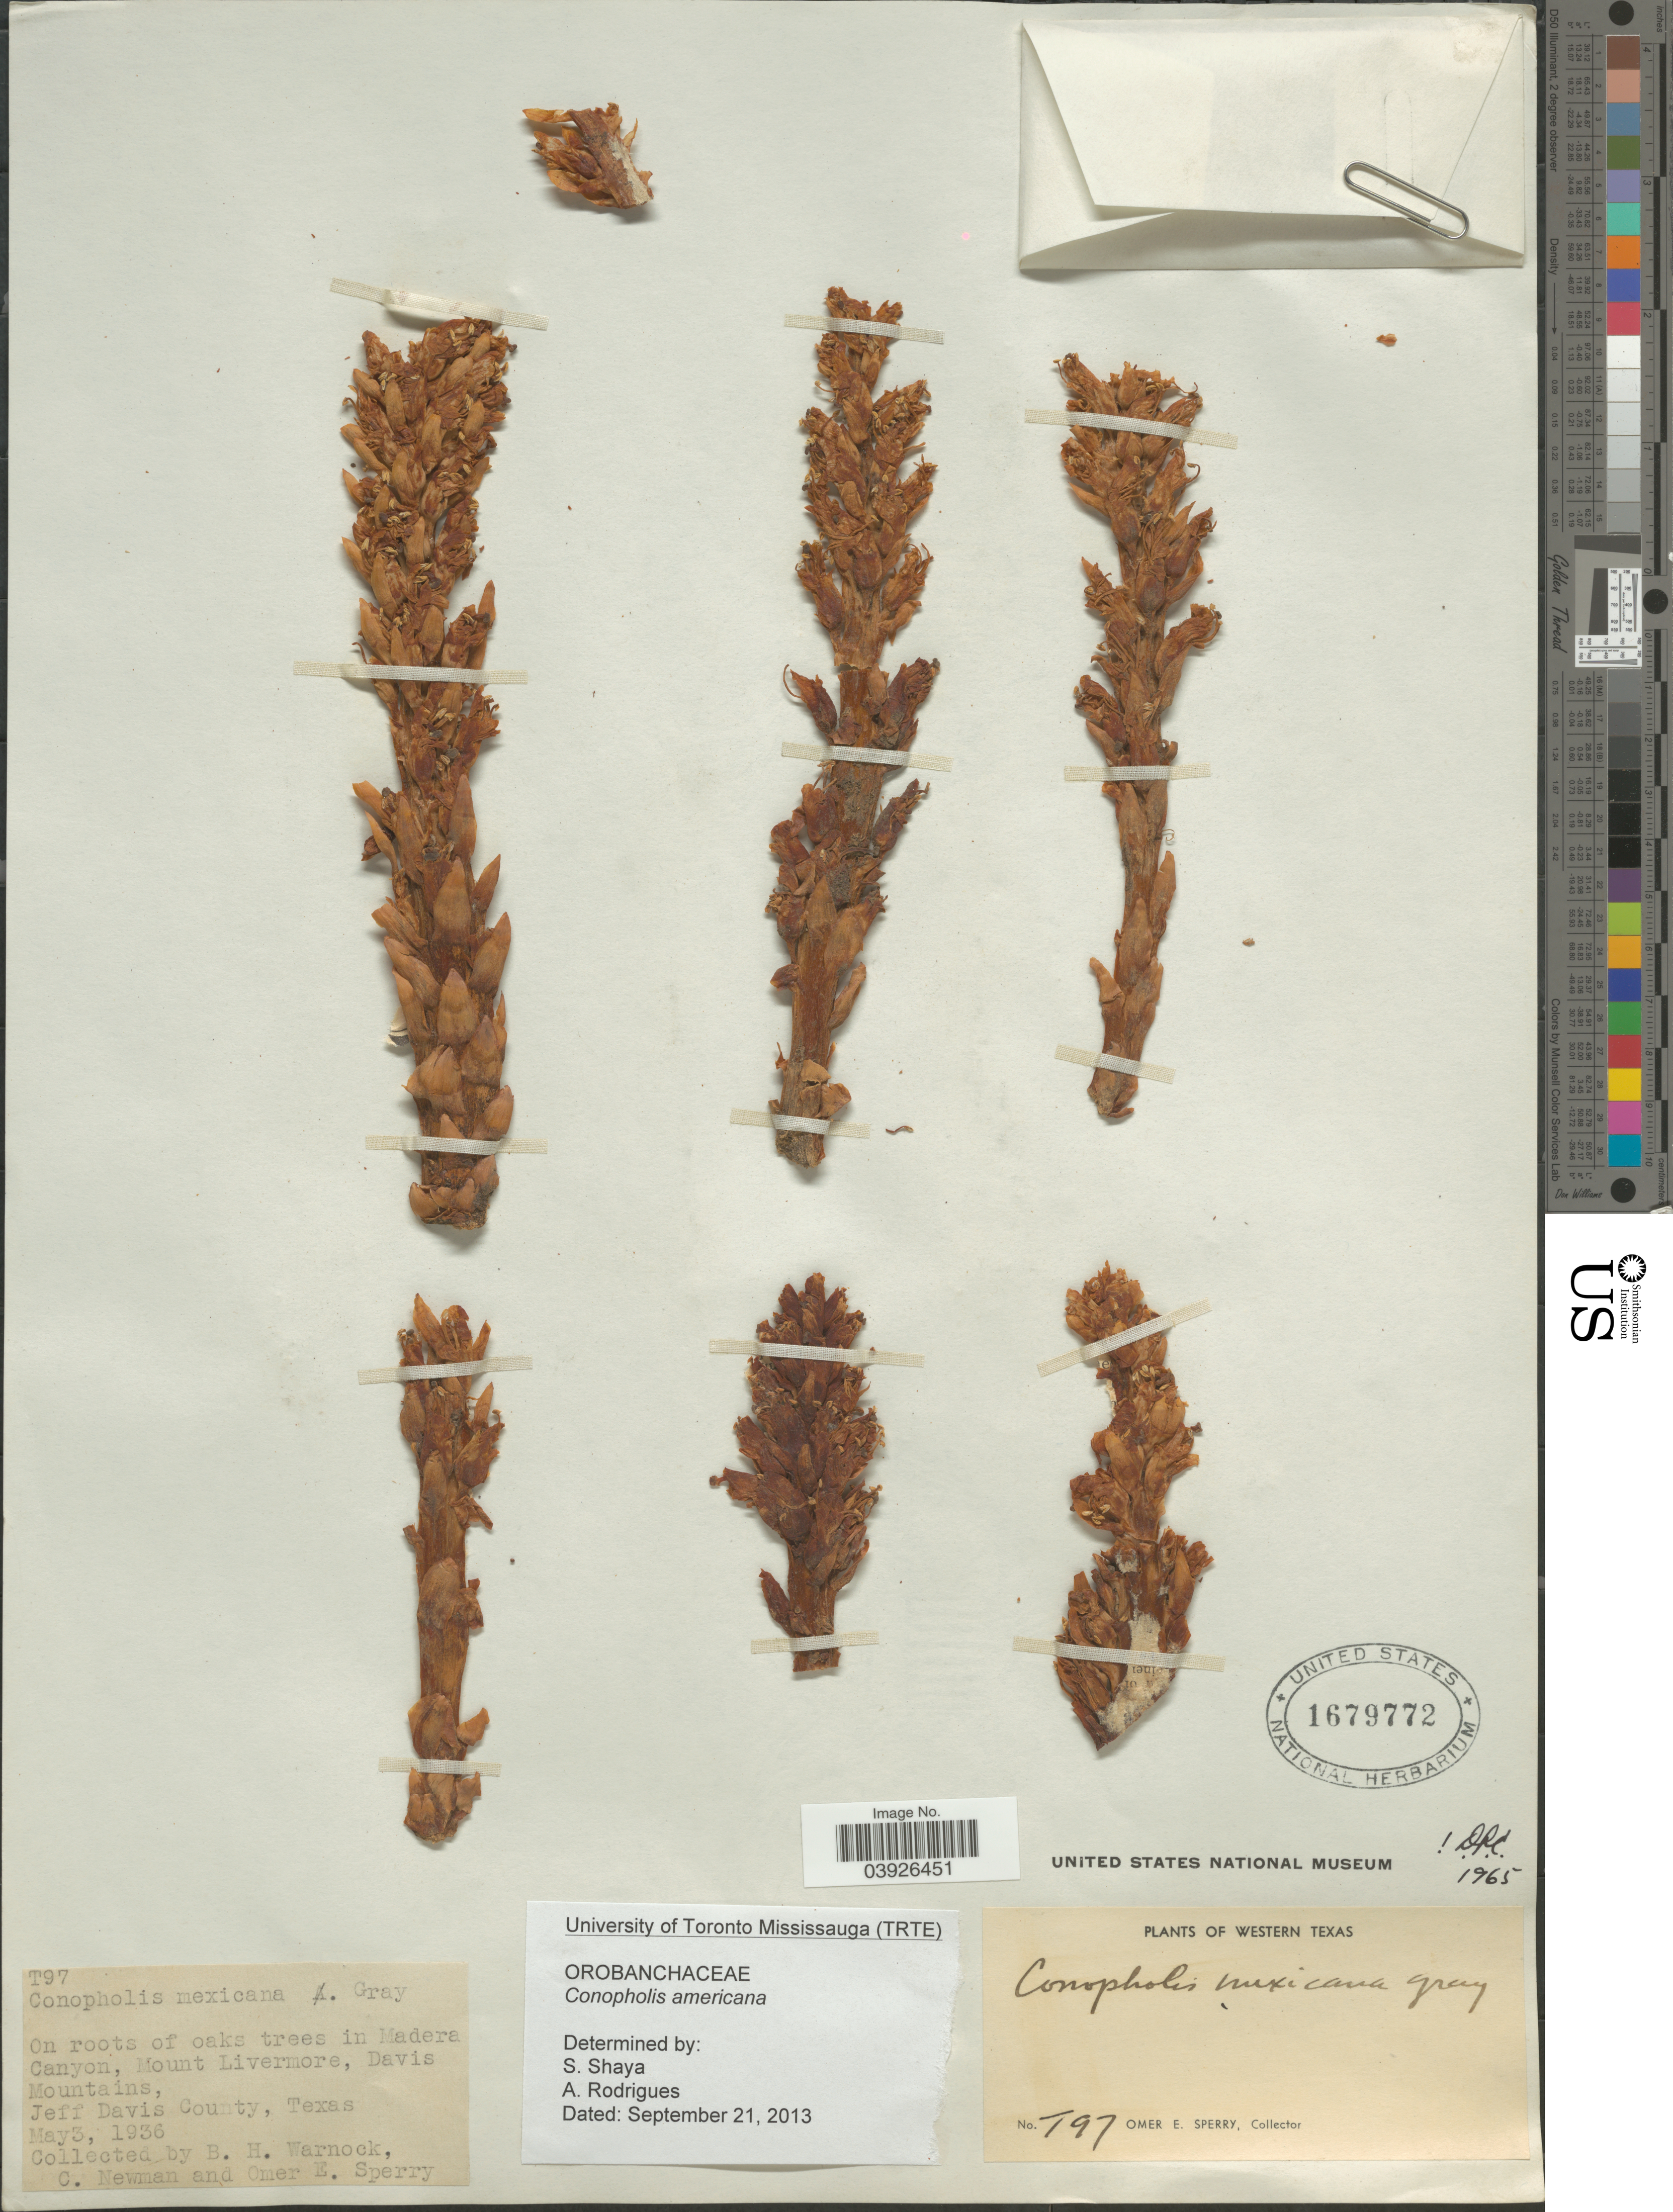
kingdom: Plantae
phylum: Tracheophyta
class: Magnoliopsida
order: Lamiales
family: Orobanchaceae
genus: Conopholis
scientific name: Conopholis americana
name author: (L. f.) Wallr.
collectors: B. H. Warnock, C. Newman & O. E. Sperry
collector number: T97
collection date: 1936-05-03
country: United States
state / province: Texas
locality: In Madera Canyon, Mount Livermore, Davis Mountains, Jeff Davis County.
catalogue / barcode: US 1679772